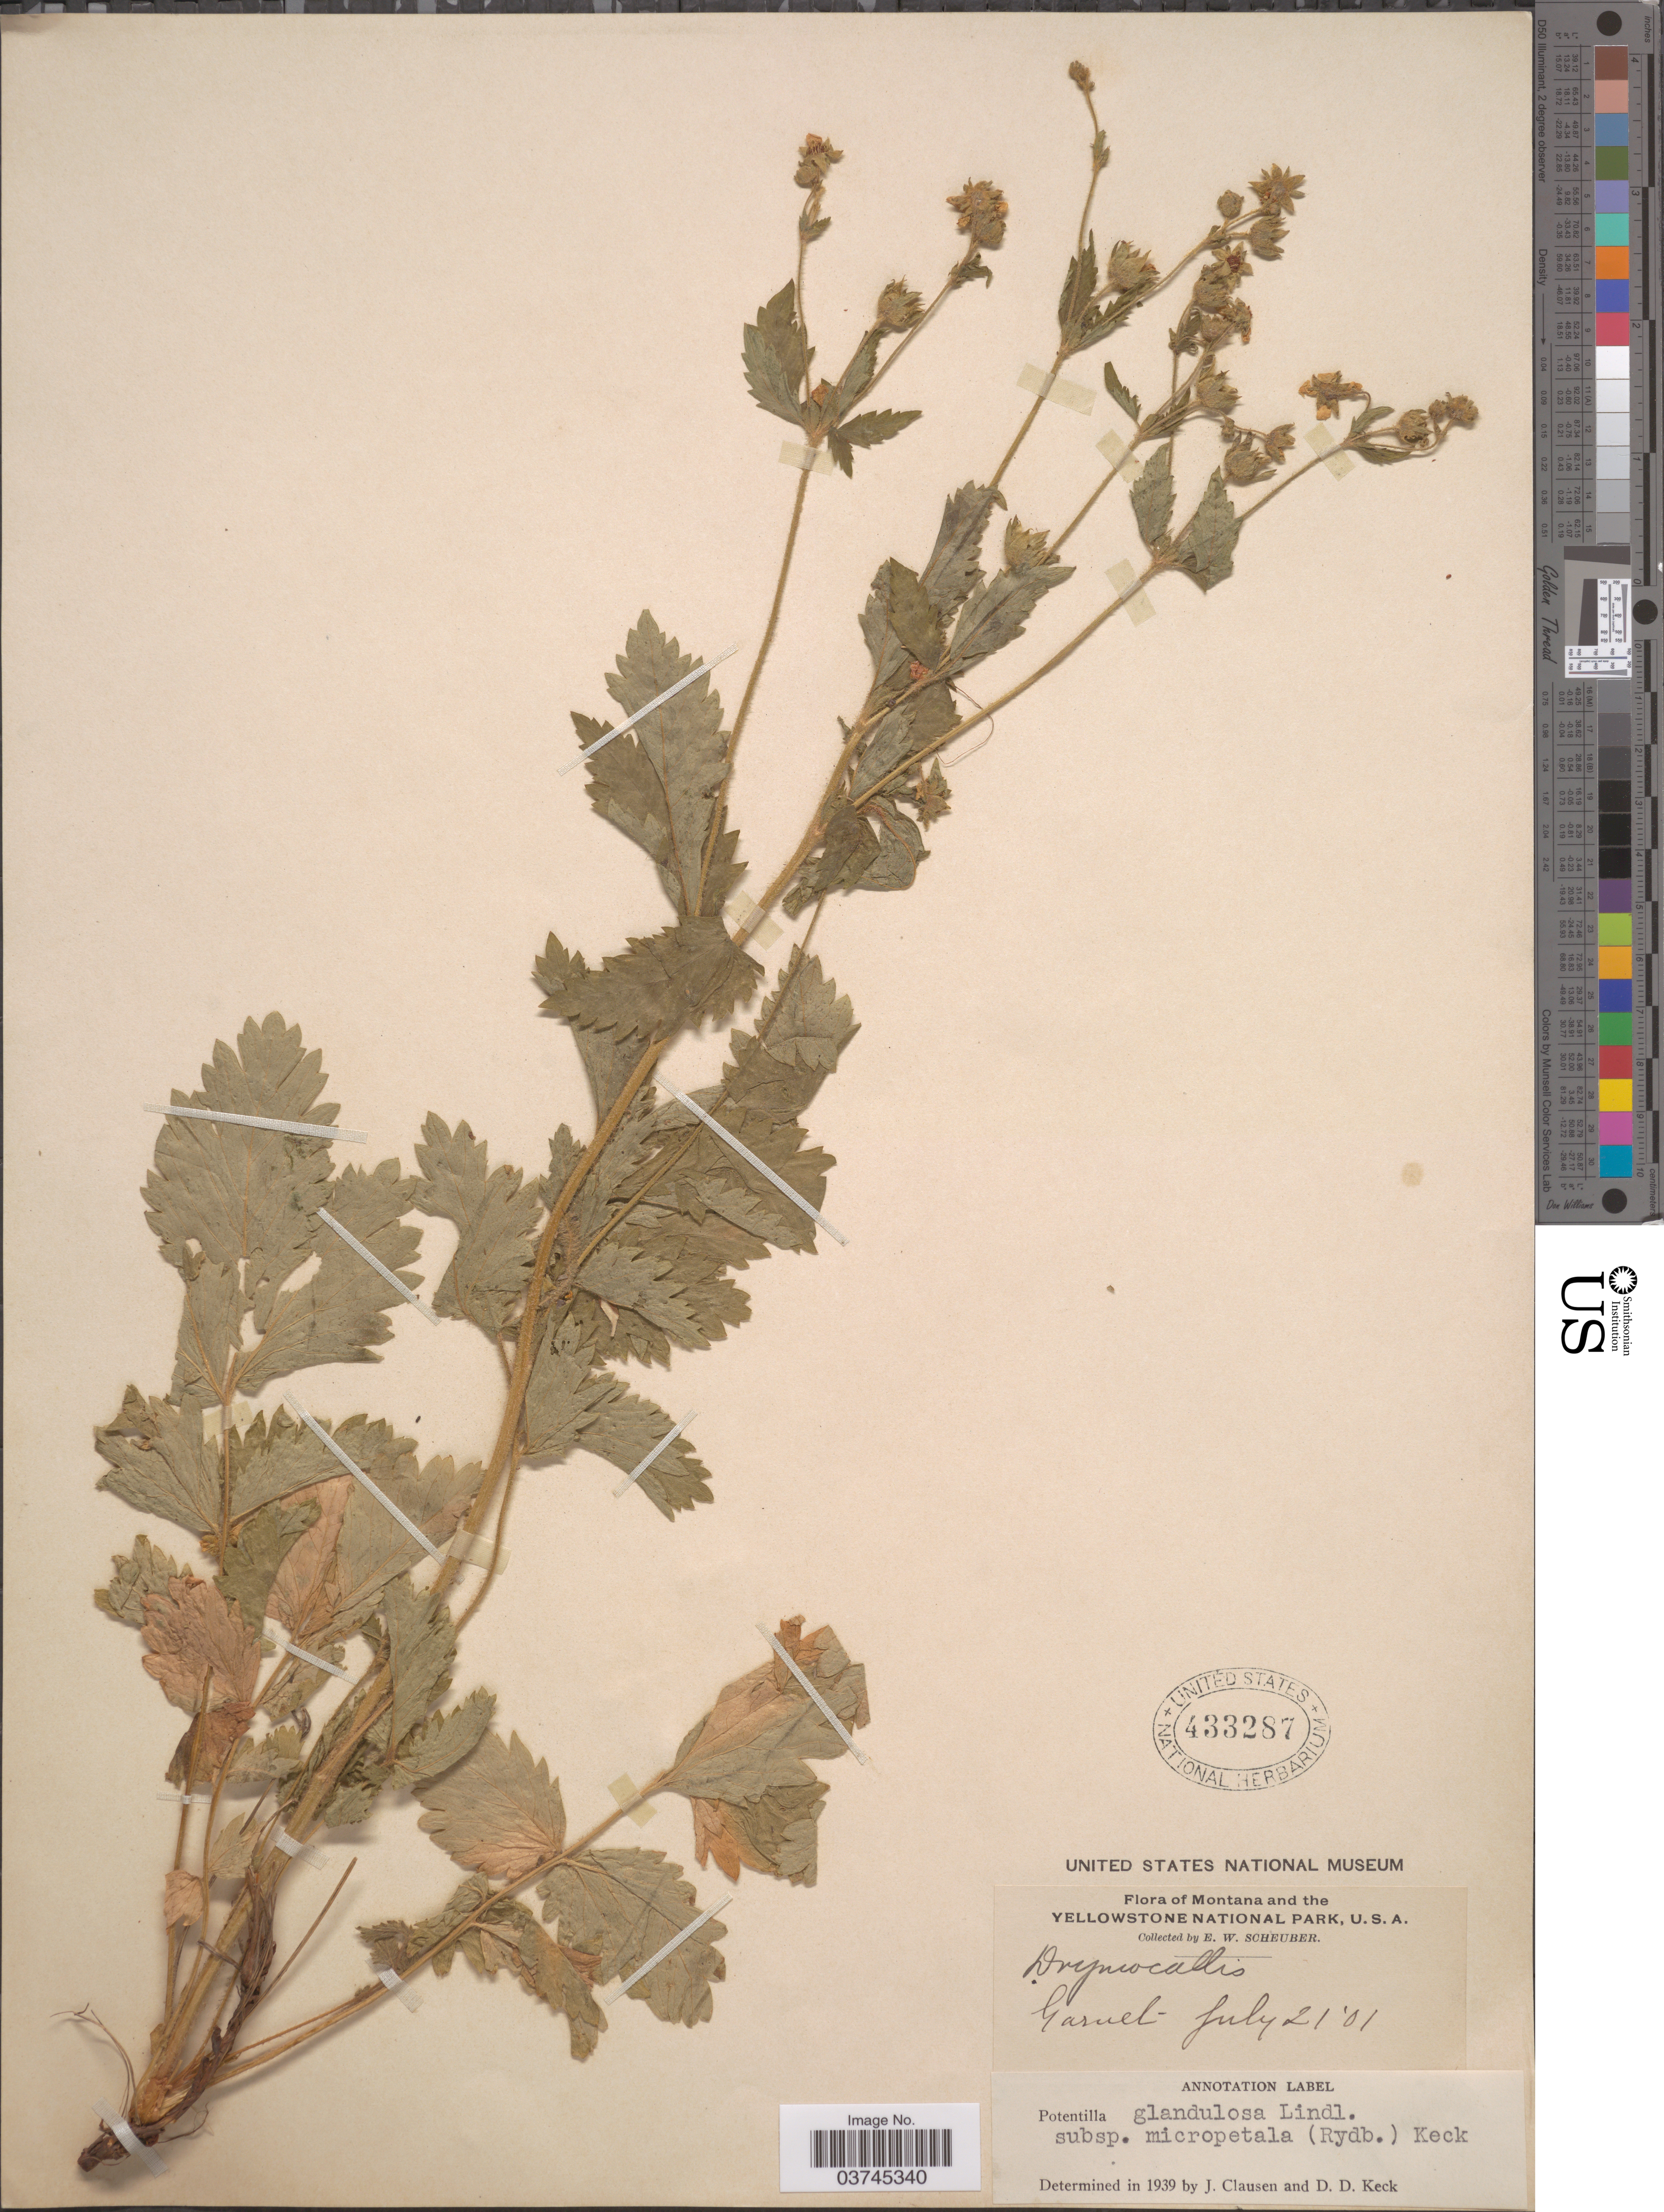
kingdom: Plantae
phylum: Tracheophyta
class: Magnoliopsida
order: Rosales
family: Rosaceae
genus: Drymocallis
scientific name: Drymocallis sp.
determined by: Strong, Mark T., (BOT), Smithsonian Institution - National Museum of Natural History (UNITED STATES)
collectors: E. Scheuber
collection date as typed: Transcribed d/m/y: 21/7/1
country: United States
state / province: Montana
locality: Yellowstone National Park. Garnet.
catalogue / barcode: US 433287